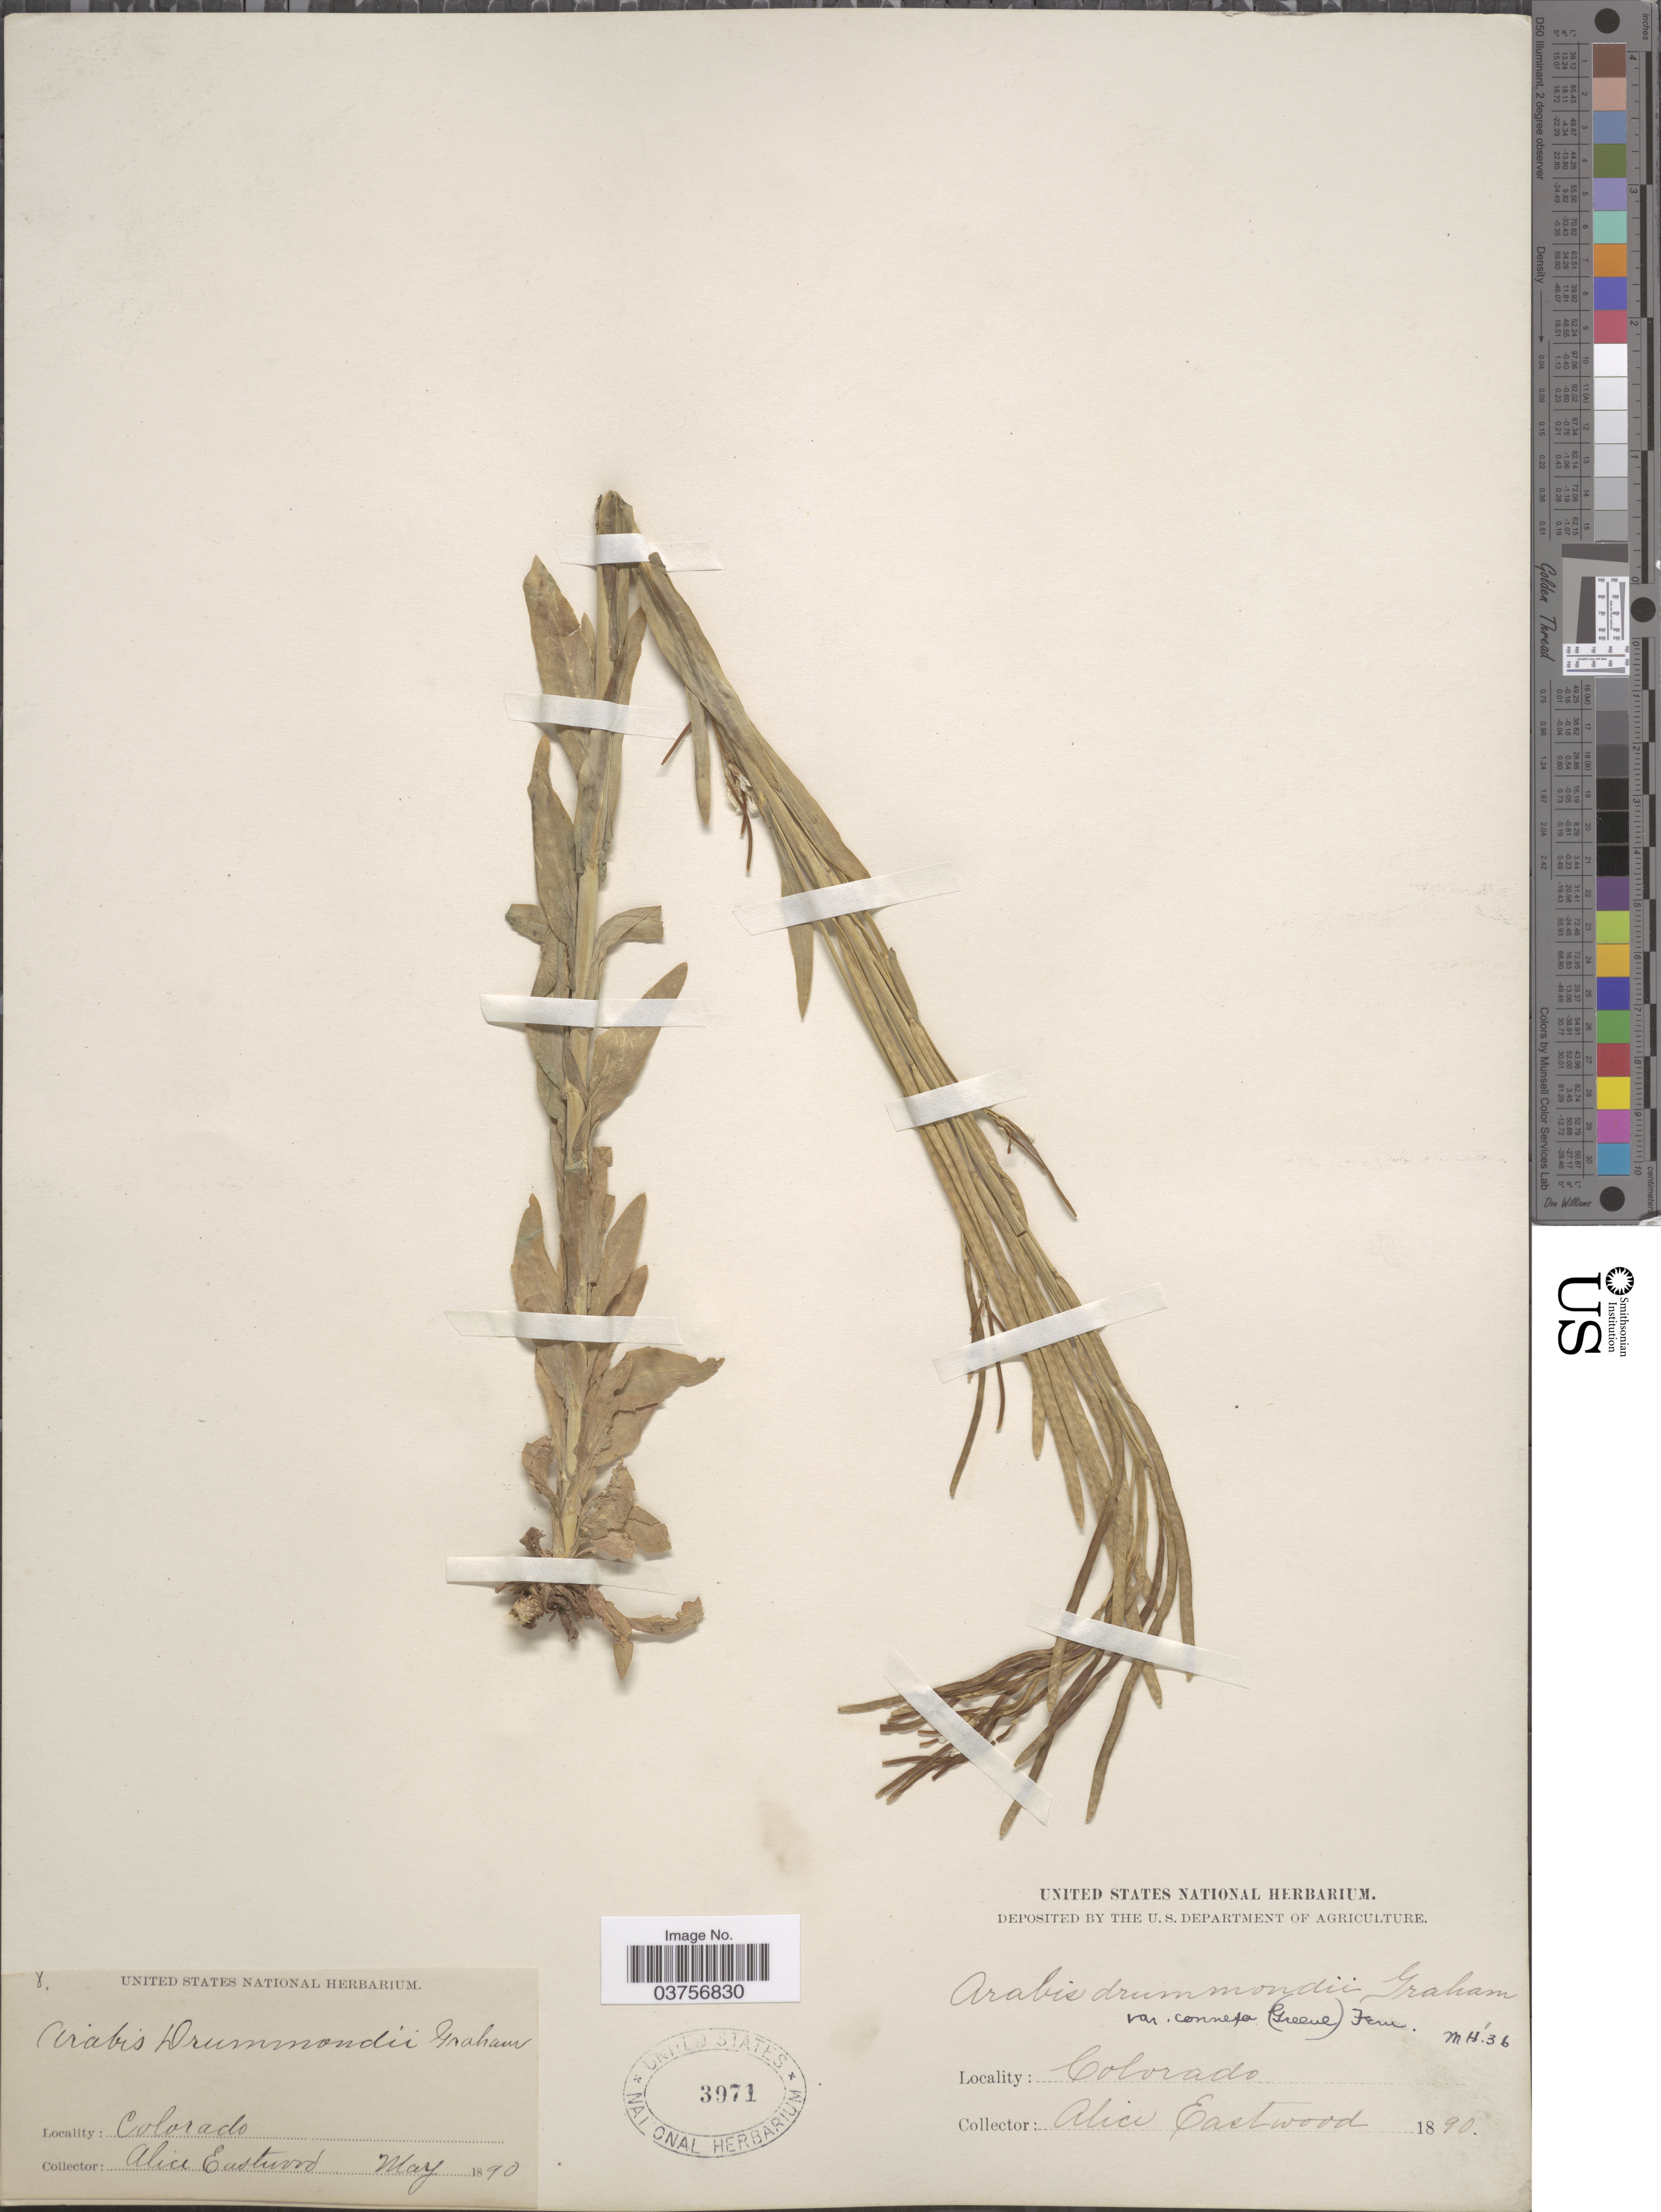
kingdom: Plantae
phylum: Tracheophyta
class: Magnoliopsida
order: Brassicales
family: Brassicaceae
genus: Arabis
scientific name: Arabis drummondii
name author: A. Gray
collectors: A. Eastwood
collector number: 8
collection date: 1890-05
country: United States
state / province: Colorado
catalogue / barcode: US 3971